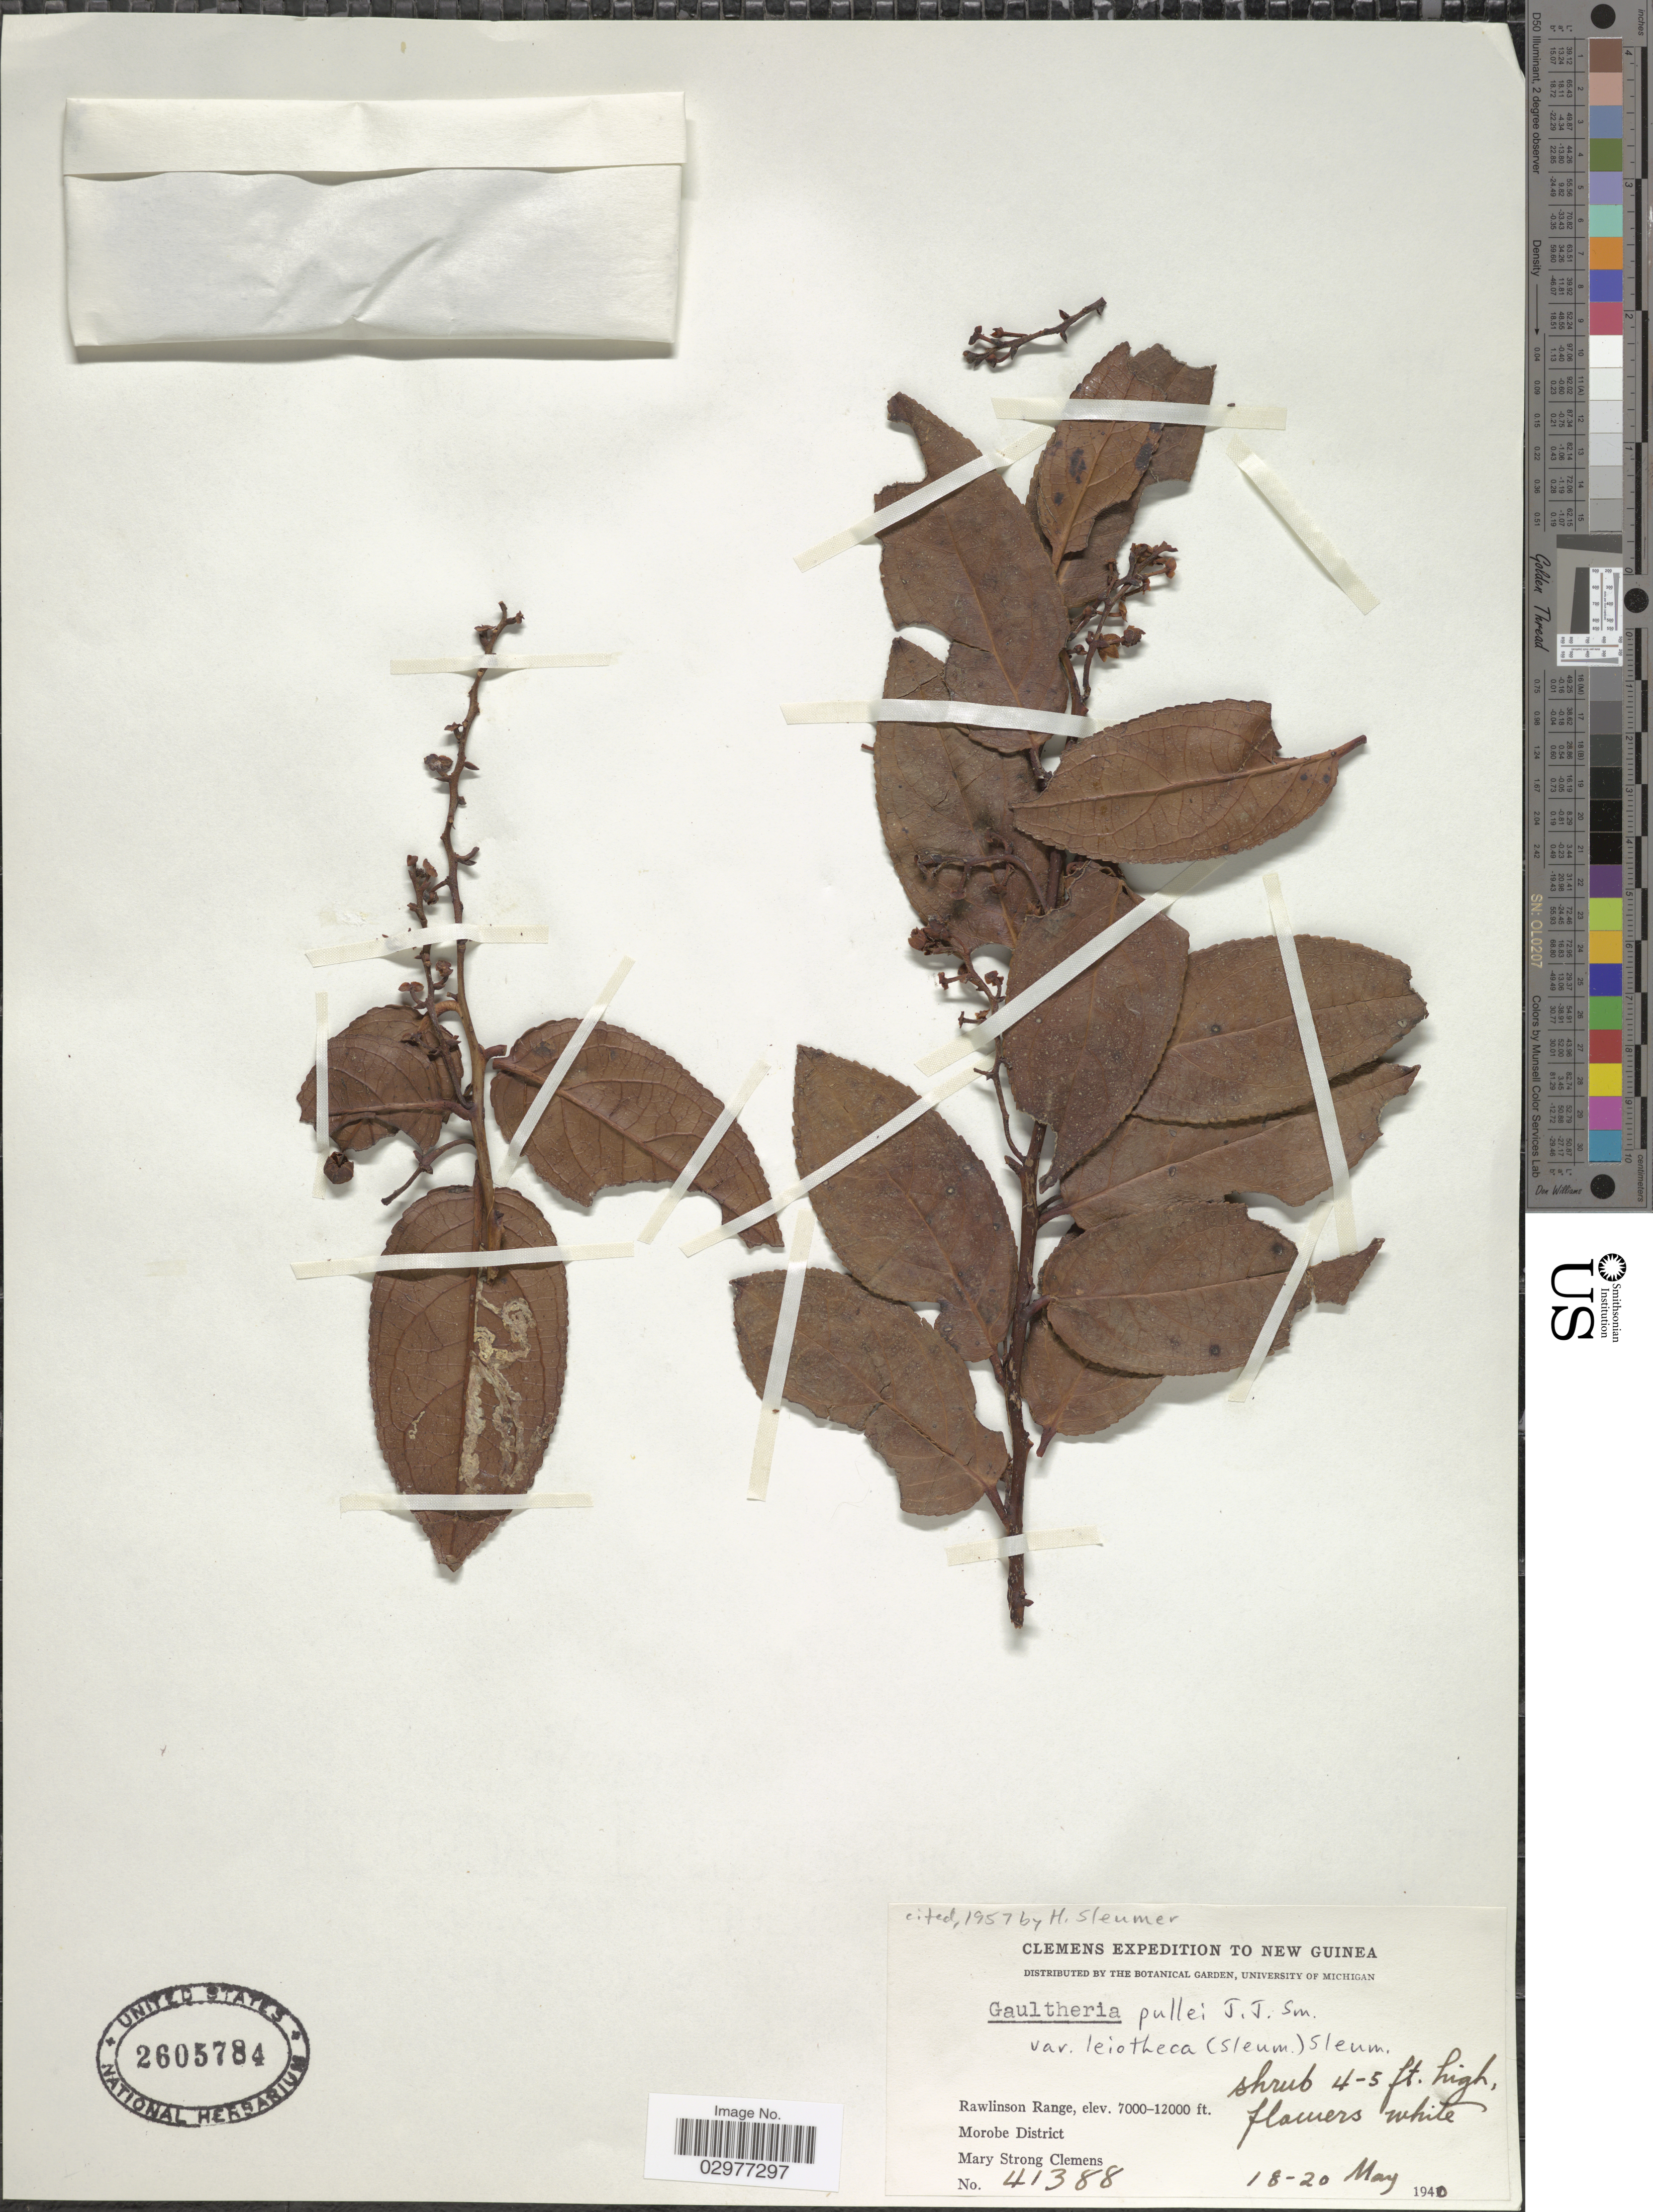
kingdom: Plantae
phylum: Tracheophyta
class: Magnoliopsida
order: Ericales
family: Ericaceae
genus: Gaultheria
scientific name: Gaultheria pullei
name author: J.J. Sm.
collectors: M. S. Clemens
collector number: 41388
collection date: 1940-05-18/1940-05-20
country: Papua New Guinea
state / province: Morobe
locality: New Guinea. Rawlinson Range. Morobe District.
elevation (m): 2134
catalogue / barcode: US 2605784